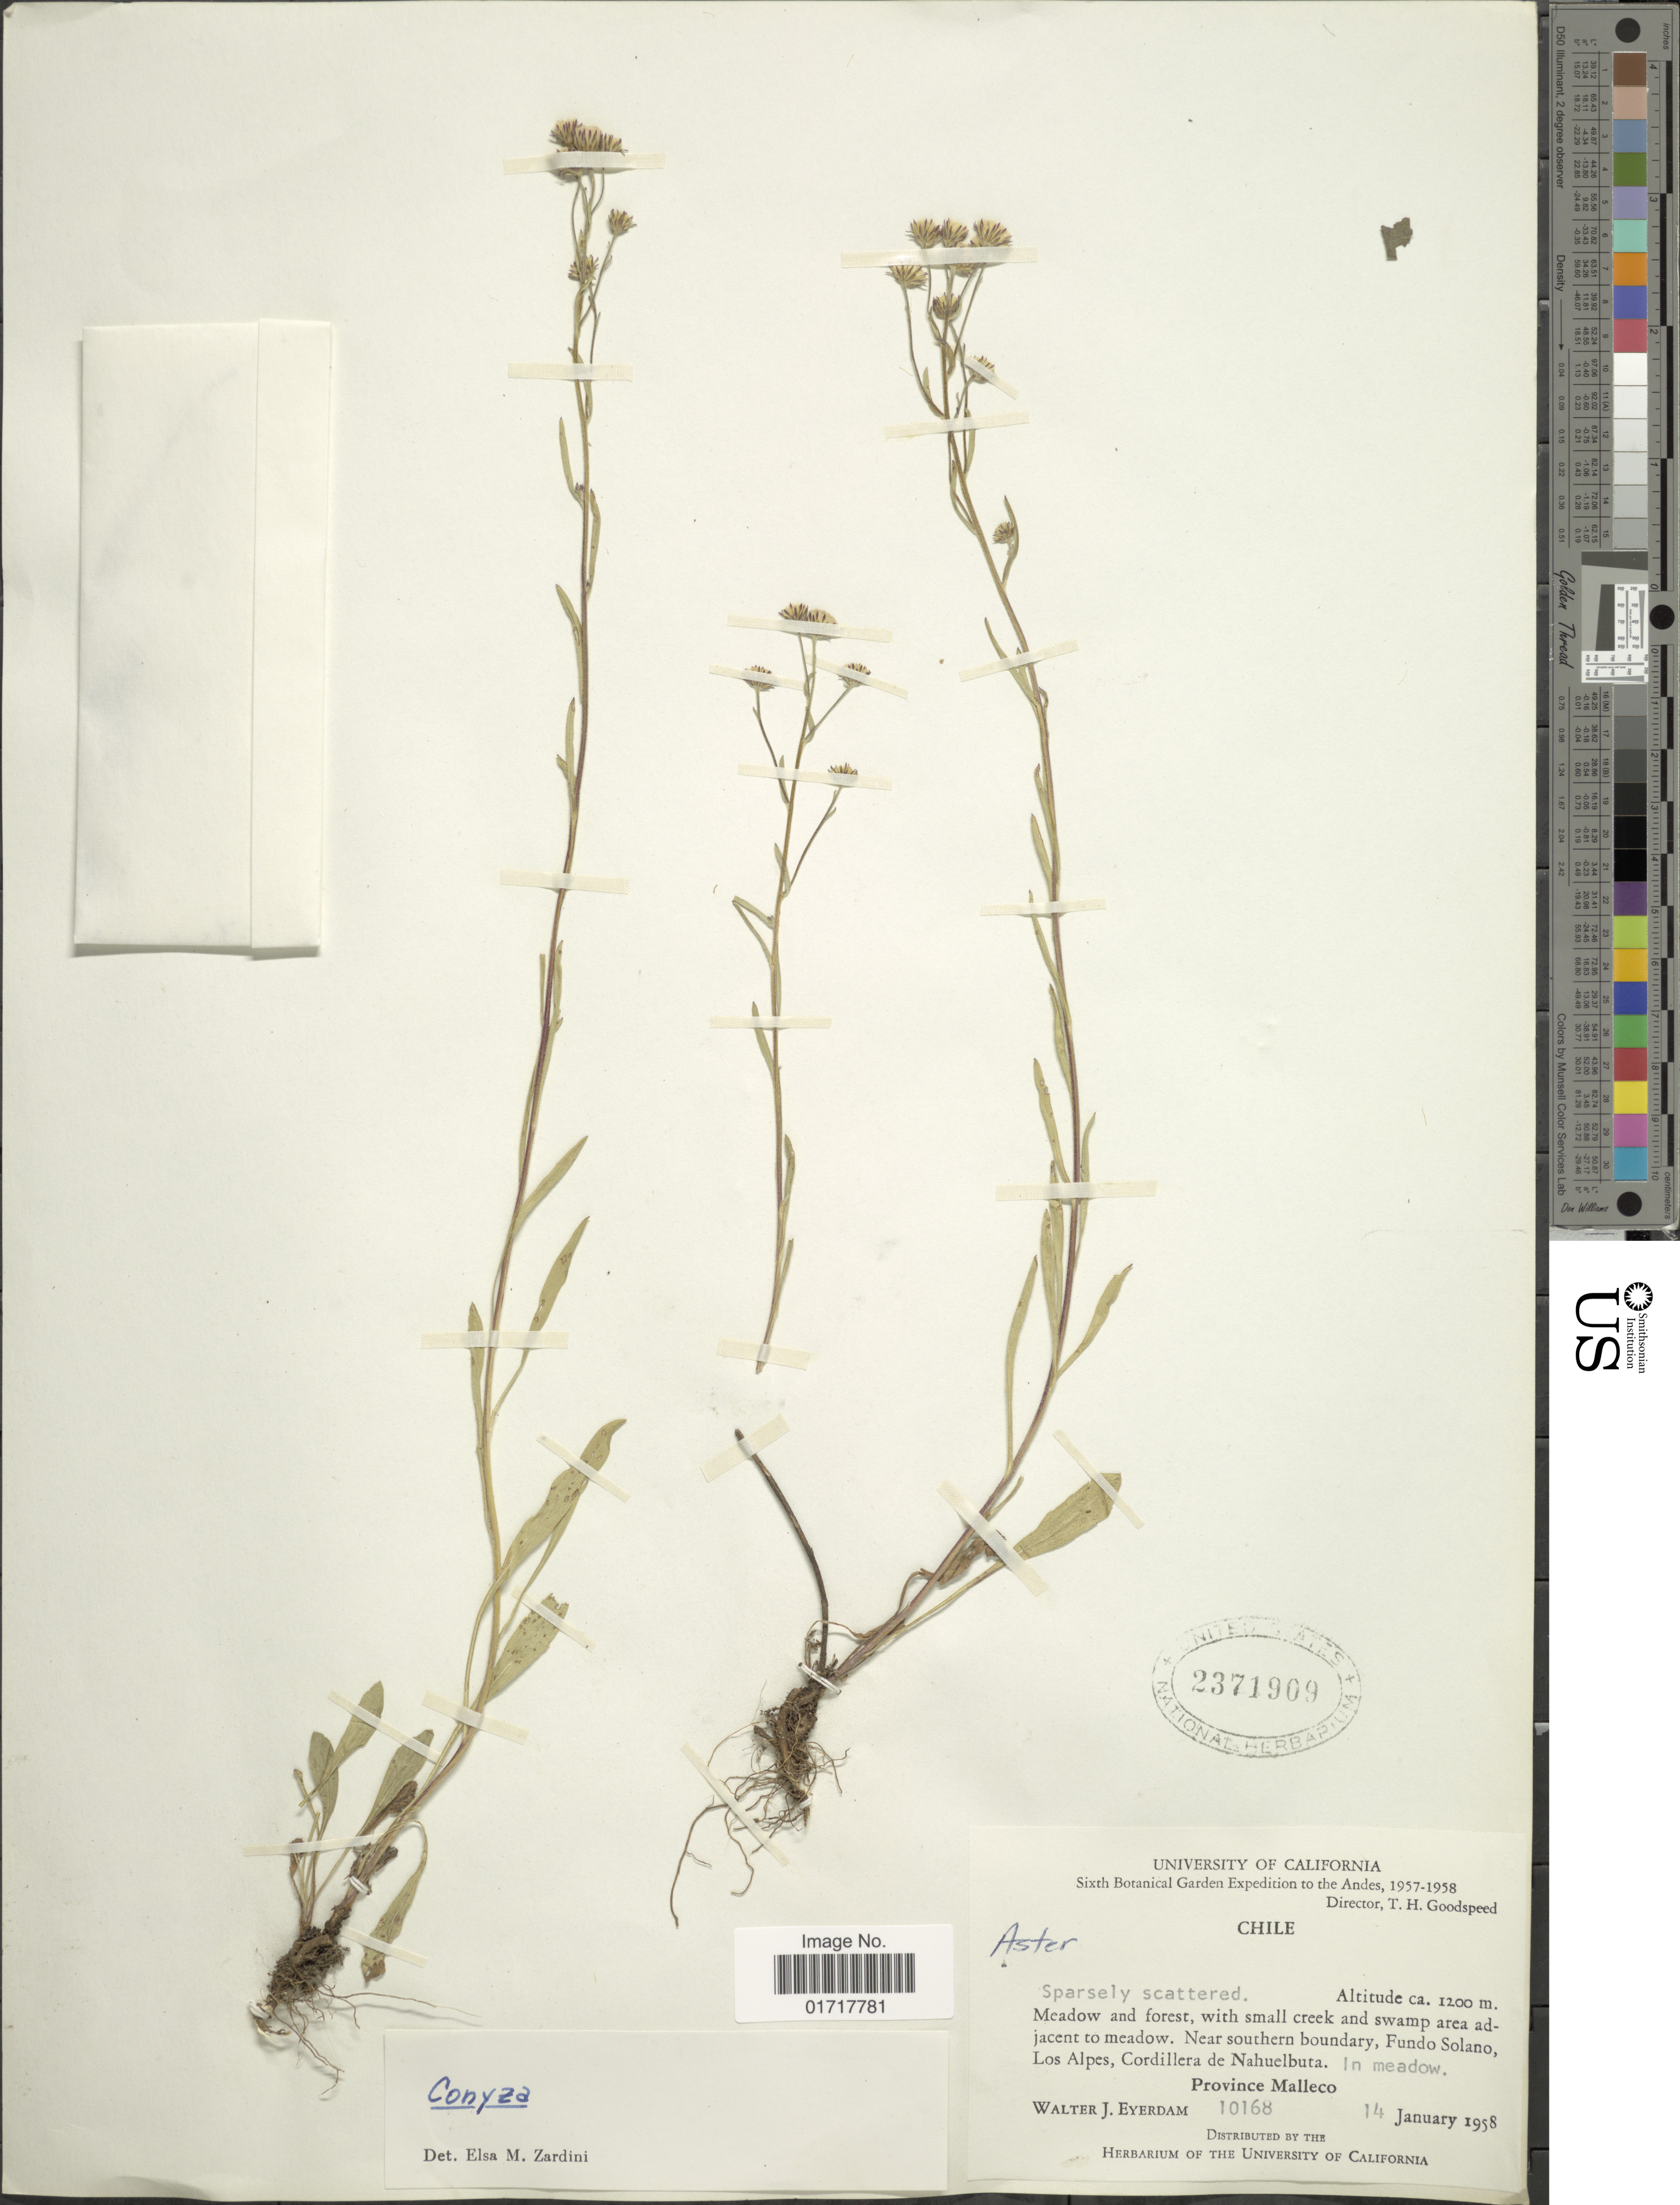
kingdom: Plantae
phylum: Tracheophyta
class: Magnoliopsida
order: Asterales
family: Asteraceae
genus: Conyza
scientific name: Conyza sp.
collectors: W. J. Eyerdam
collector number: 10168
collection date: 1958-01-14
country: Chile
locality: Near southern boundary. Fundo Solano, Los Alpes, Cordillera de Nahuelbuta, Province Malleco.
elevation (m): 1200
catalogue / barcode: US 2371909